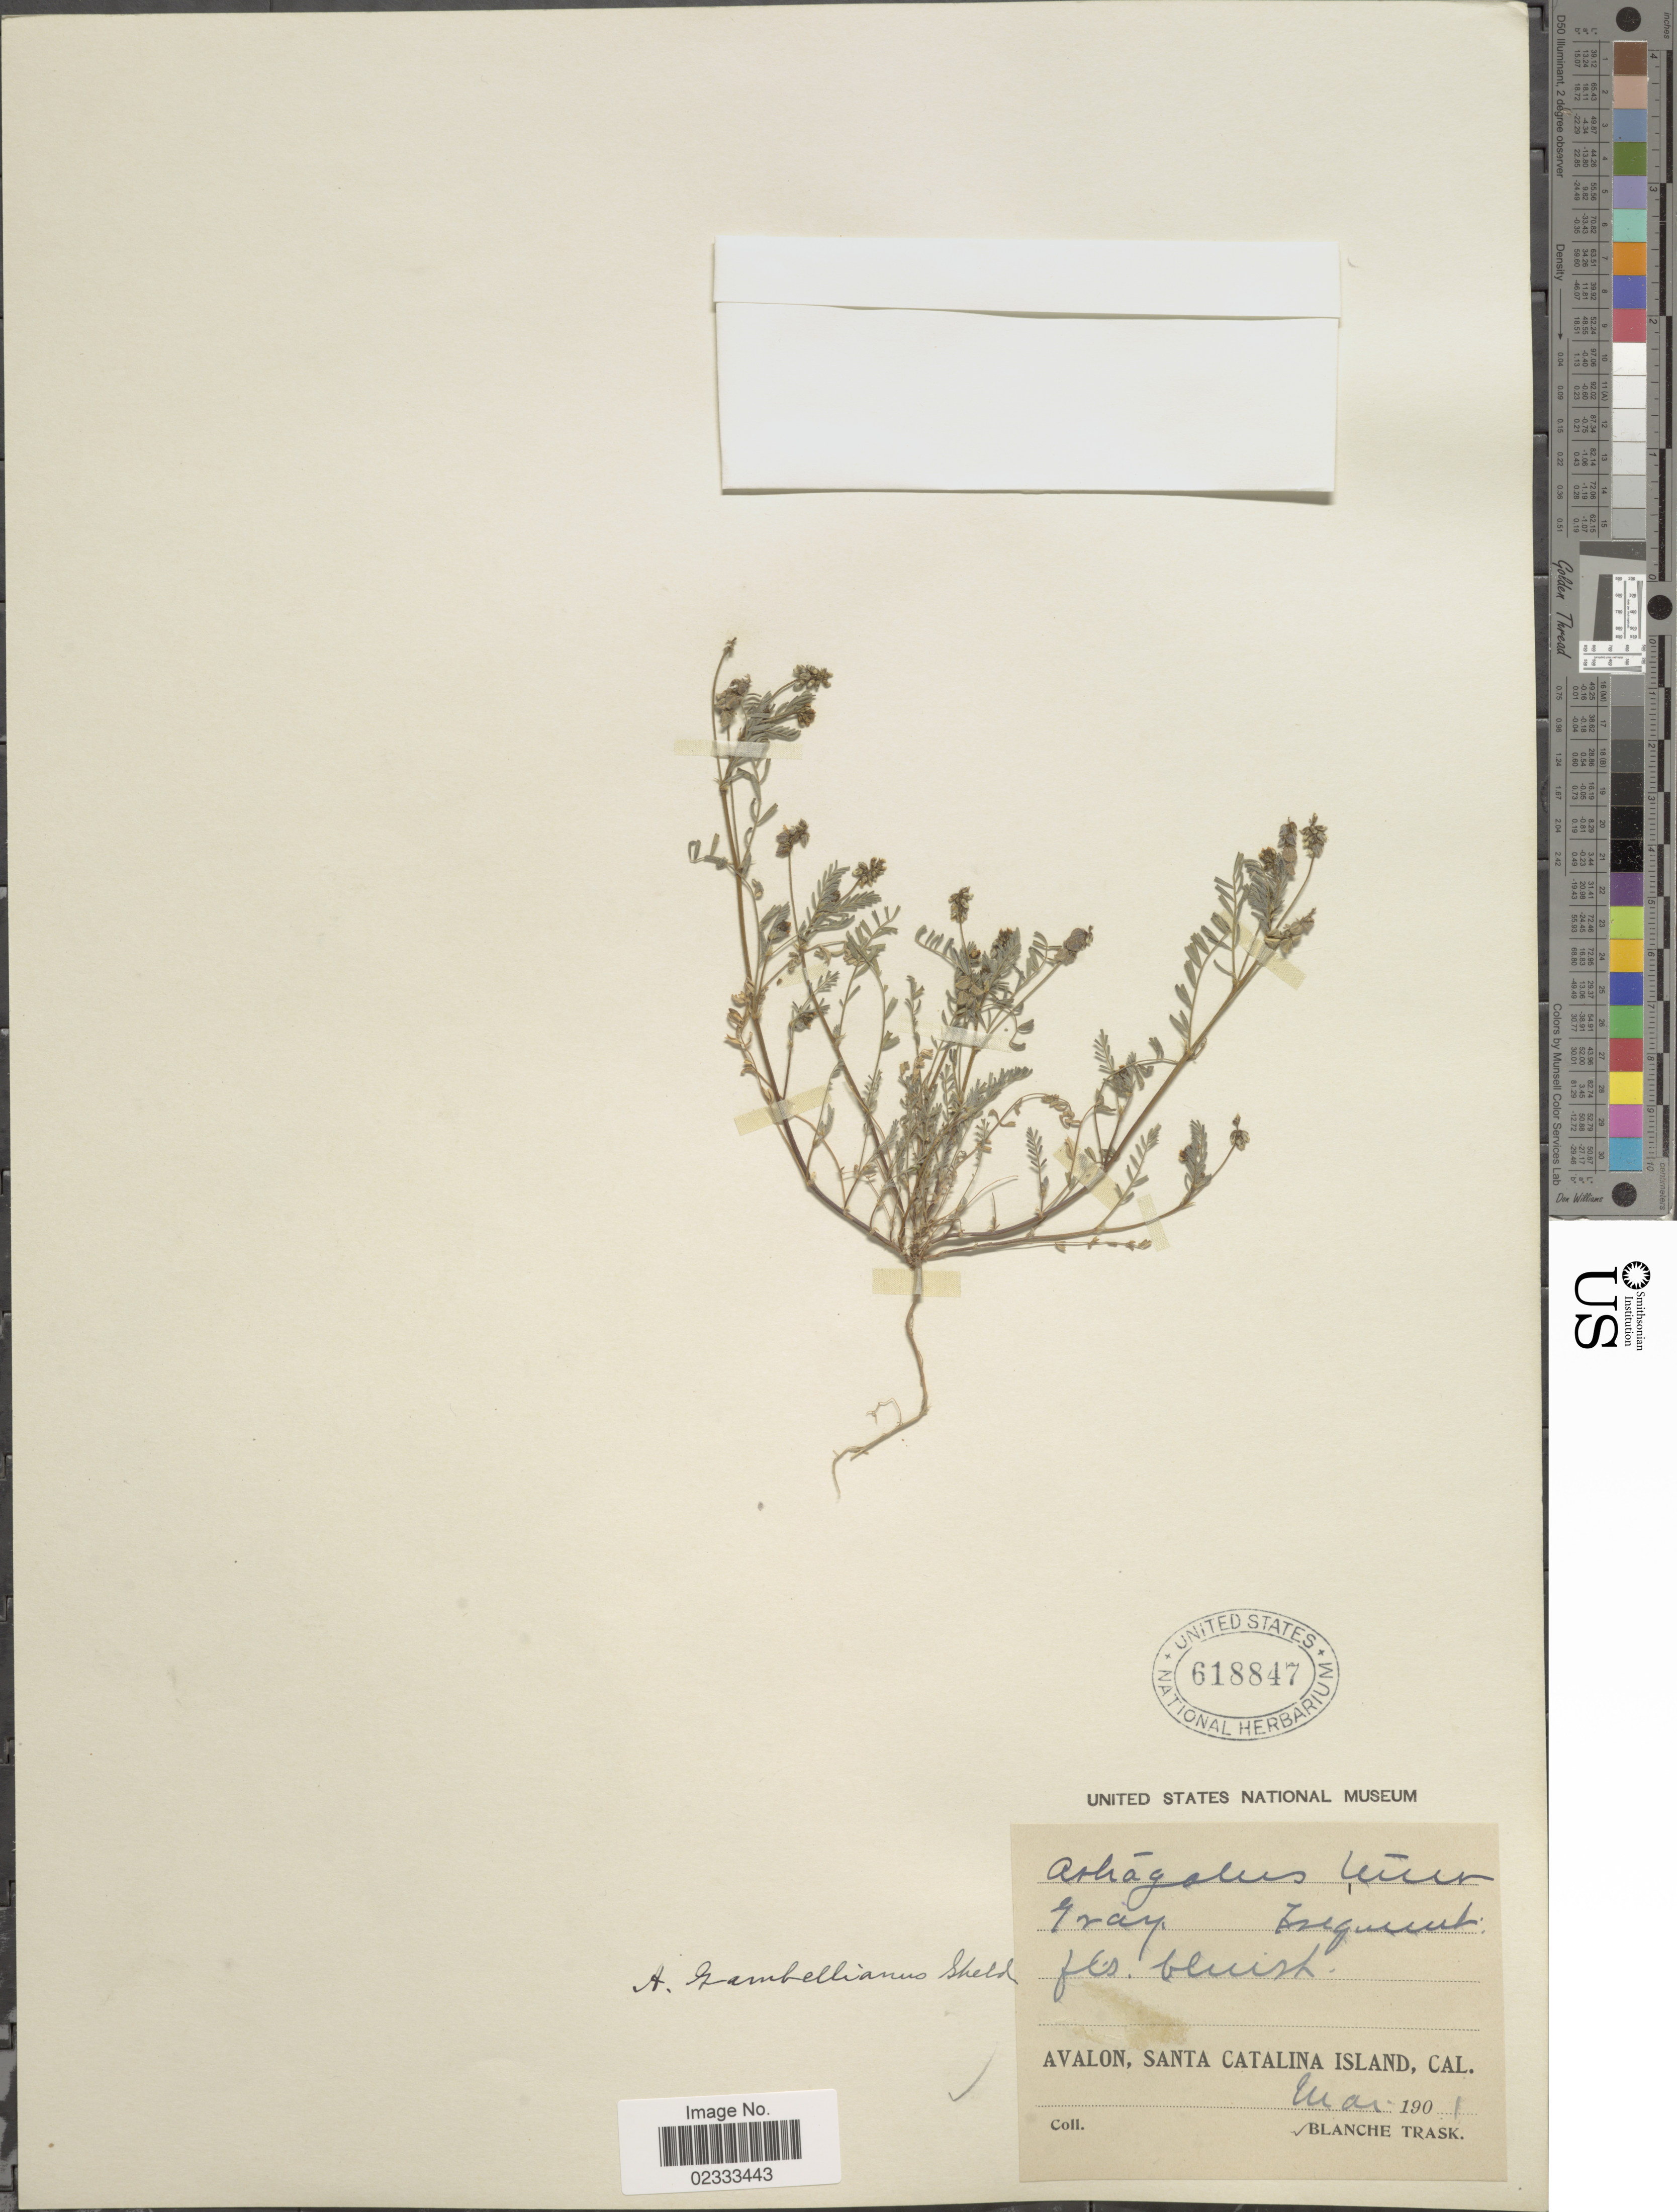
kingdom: Plantae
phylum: Tracheophyta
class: Magnoliopsida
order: Fabales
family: Fabaceae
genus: Astragalus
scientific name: Astragalus nigrescens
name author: Pall.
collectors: B. Trask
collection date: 1901-05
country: United States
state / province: California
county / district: Los Angeles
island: Santa Catalina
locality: Avalon, Santa Catalina Island.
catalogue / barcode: US 618847